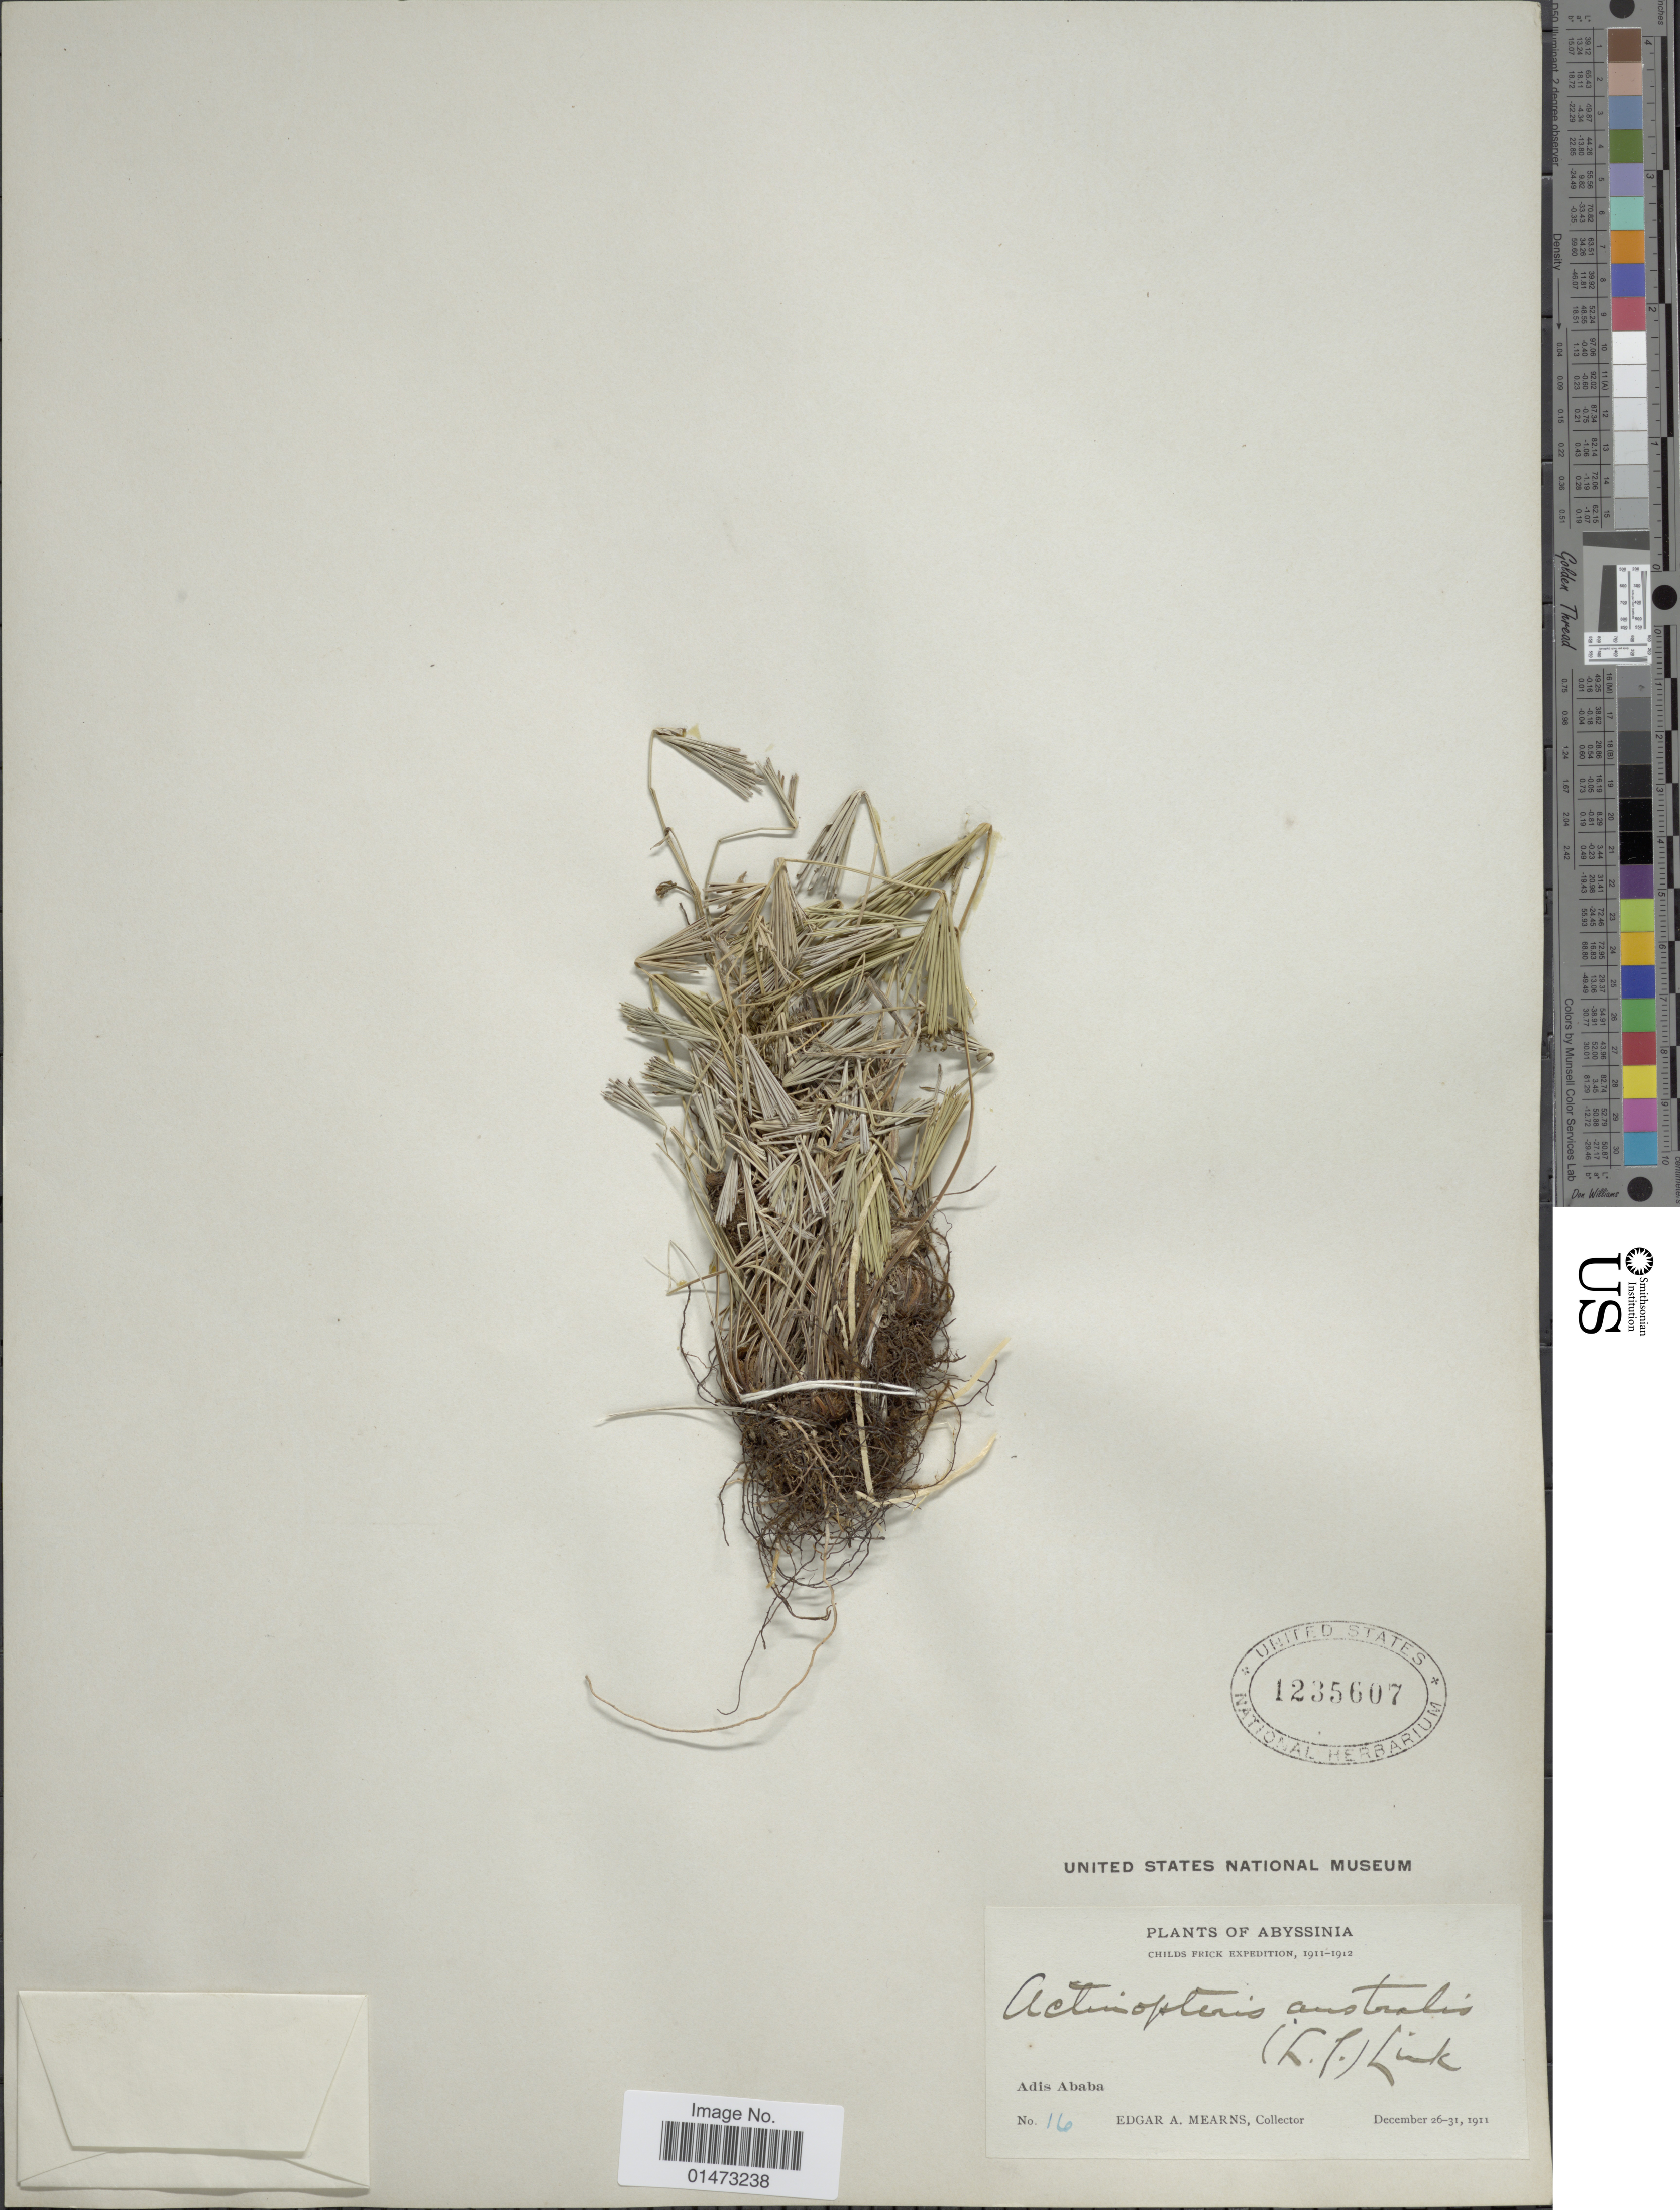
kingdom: Plantae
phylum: Tracheophyta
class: Polypodiopsida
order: Polypodiales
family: Pteridaceae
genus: Actiniopteris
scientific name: Actiniopteris radiata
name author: (Sw.) Link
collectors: E. A. Mearns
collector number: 16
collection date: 1911-12-26/1911-12-31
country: Eritrea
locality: Abyssinia. Adis Ababa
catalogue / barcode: US 1235607